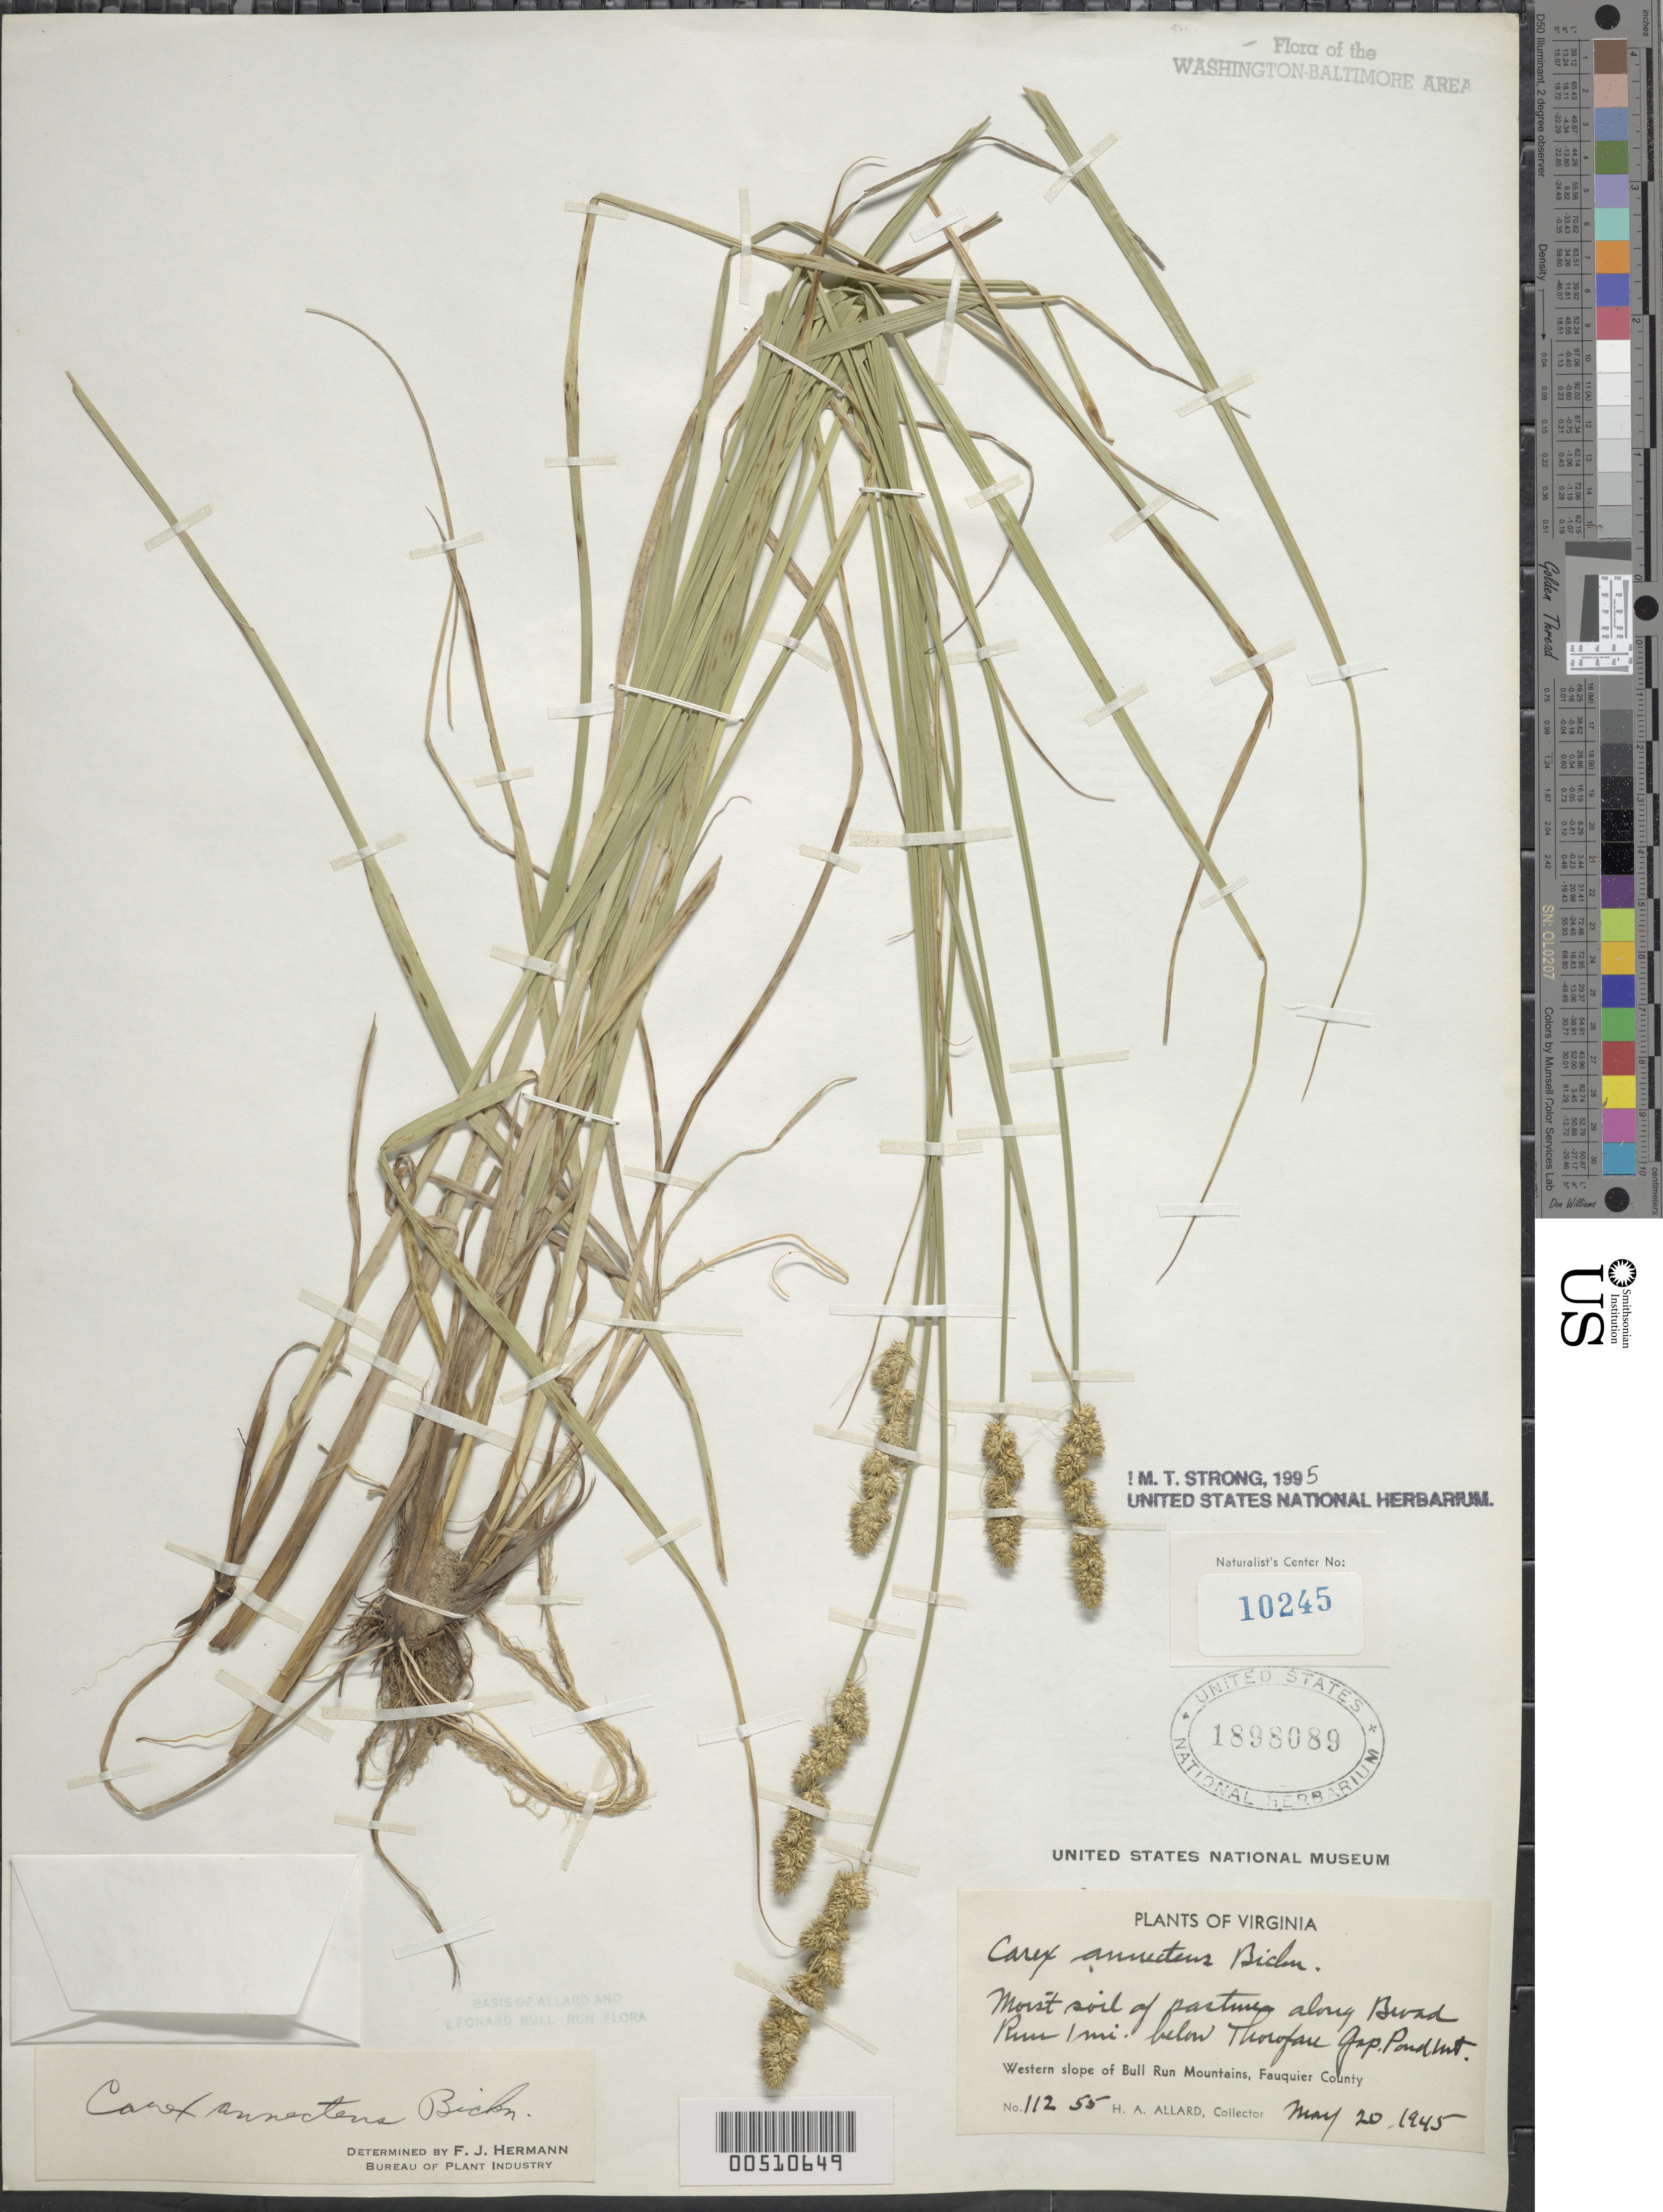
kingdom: Plantae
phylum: Tracheophyta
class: Liliopsida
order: Poales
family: Cyperaceae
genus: Carex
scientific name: Carex annectens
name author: (E.P. Bicknell) E.P. Bicknell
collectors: H. A. Allard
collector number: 11255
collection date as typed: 20 May 1945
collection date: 1945-05-20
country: United States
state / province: Virginia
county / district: Fauquier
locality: Along Broad Run, Thorofare Gap, Pond Mt., W slope of Bull Run Mts. Bull Run Mts.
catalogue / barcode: US 1898089